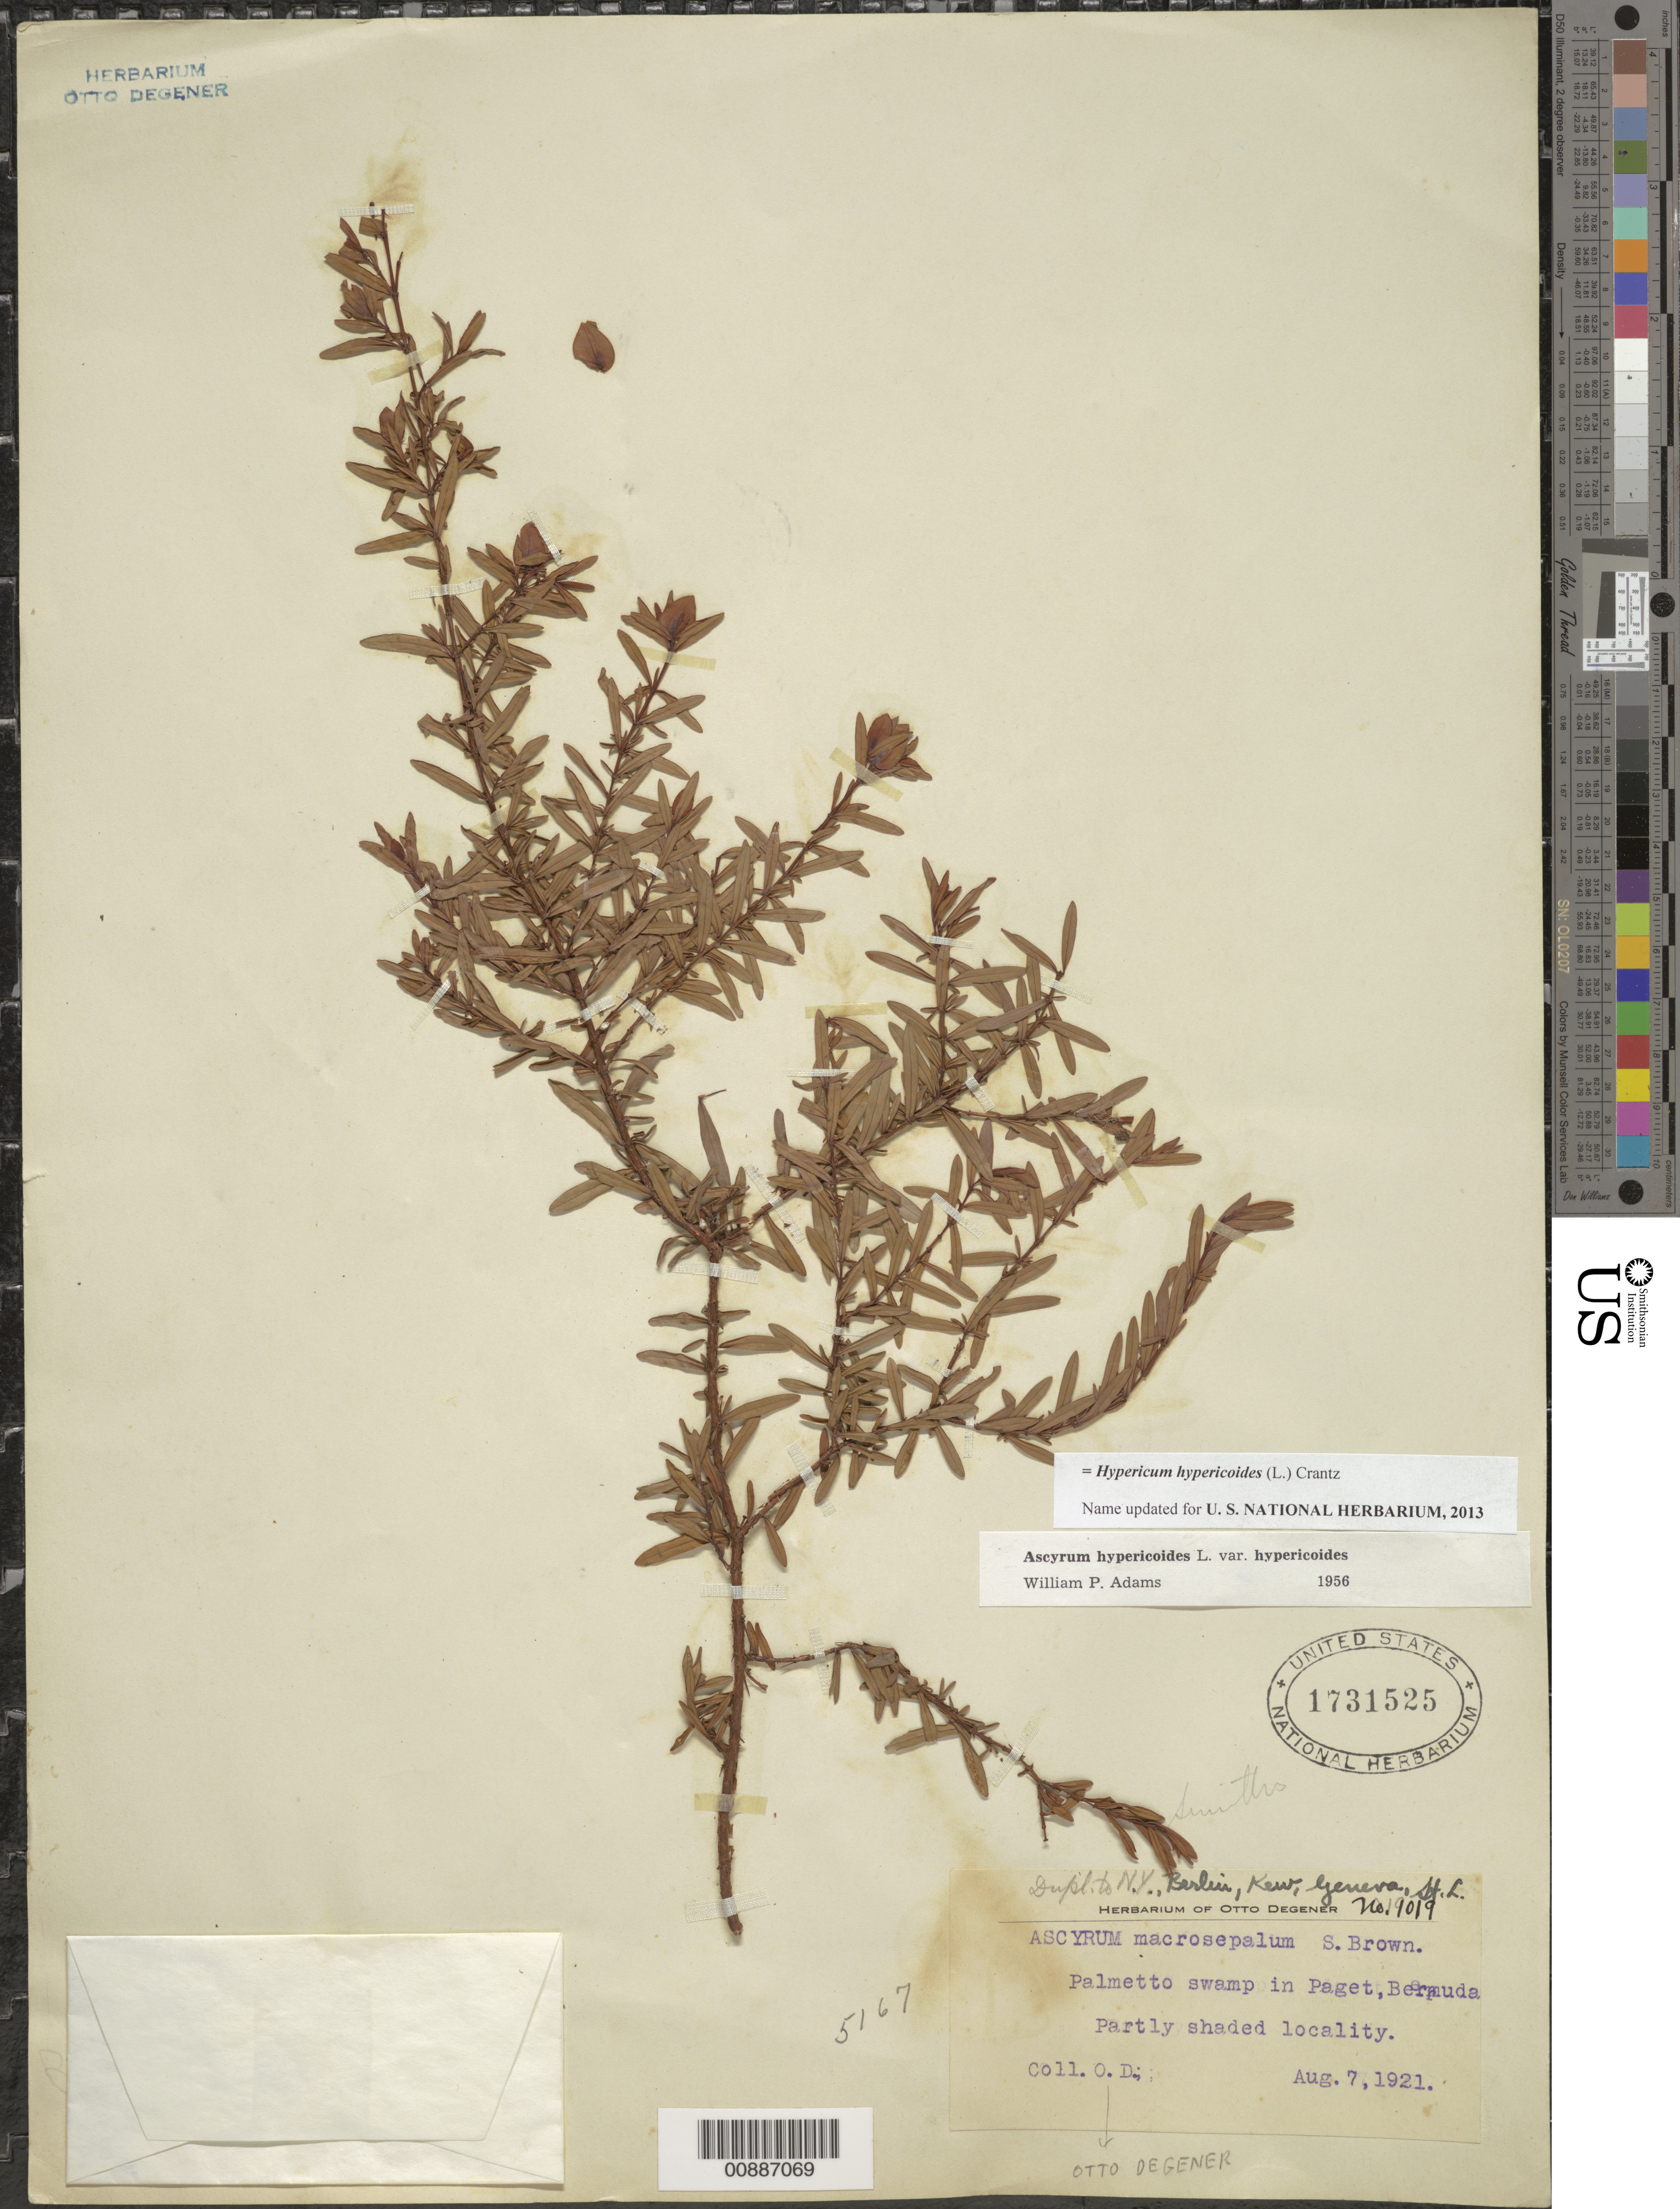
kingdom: Plantae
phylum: Tracheophyta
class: Magnoliopsida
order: Malpighiales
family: Hypericaceae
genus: Hypericum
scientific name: Hypericum hypericoides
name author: (L.) Crantz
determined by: Adams, W. P.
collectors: O. Degener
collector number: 1019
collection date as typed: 07 Aug 1921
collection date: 1921-08-07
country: Bermuda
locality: Paget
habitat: Palmetto swamp, partly shaded locality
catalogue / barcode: US 1731525